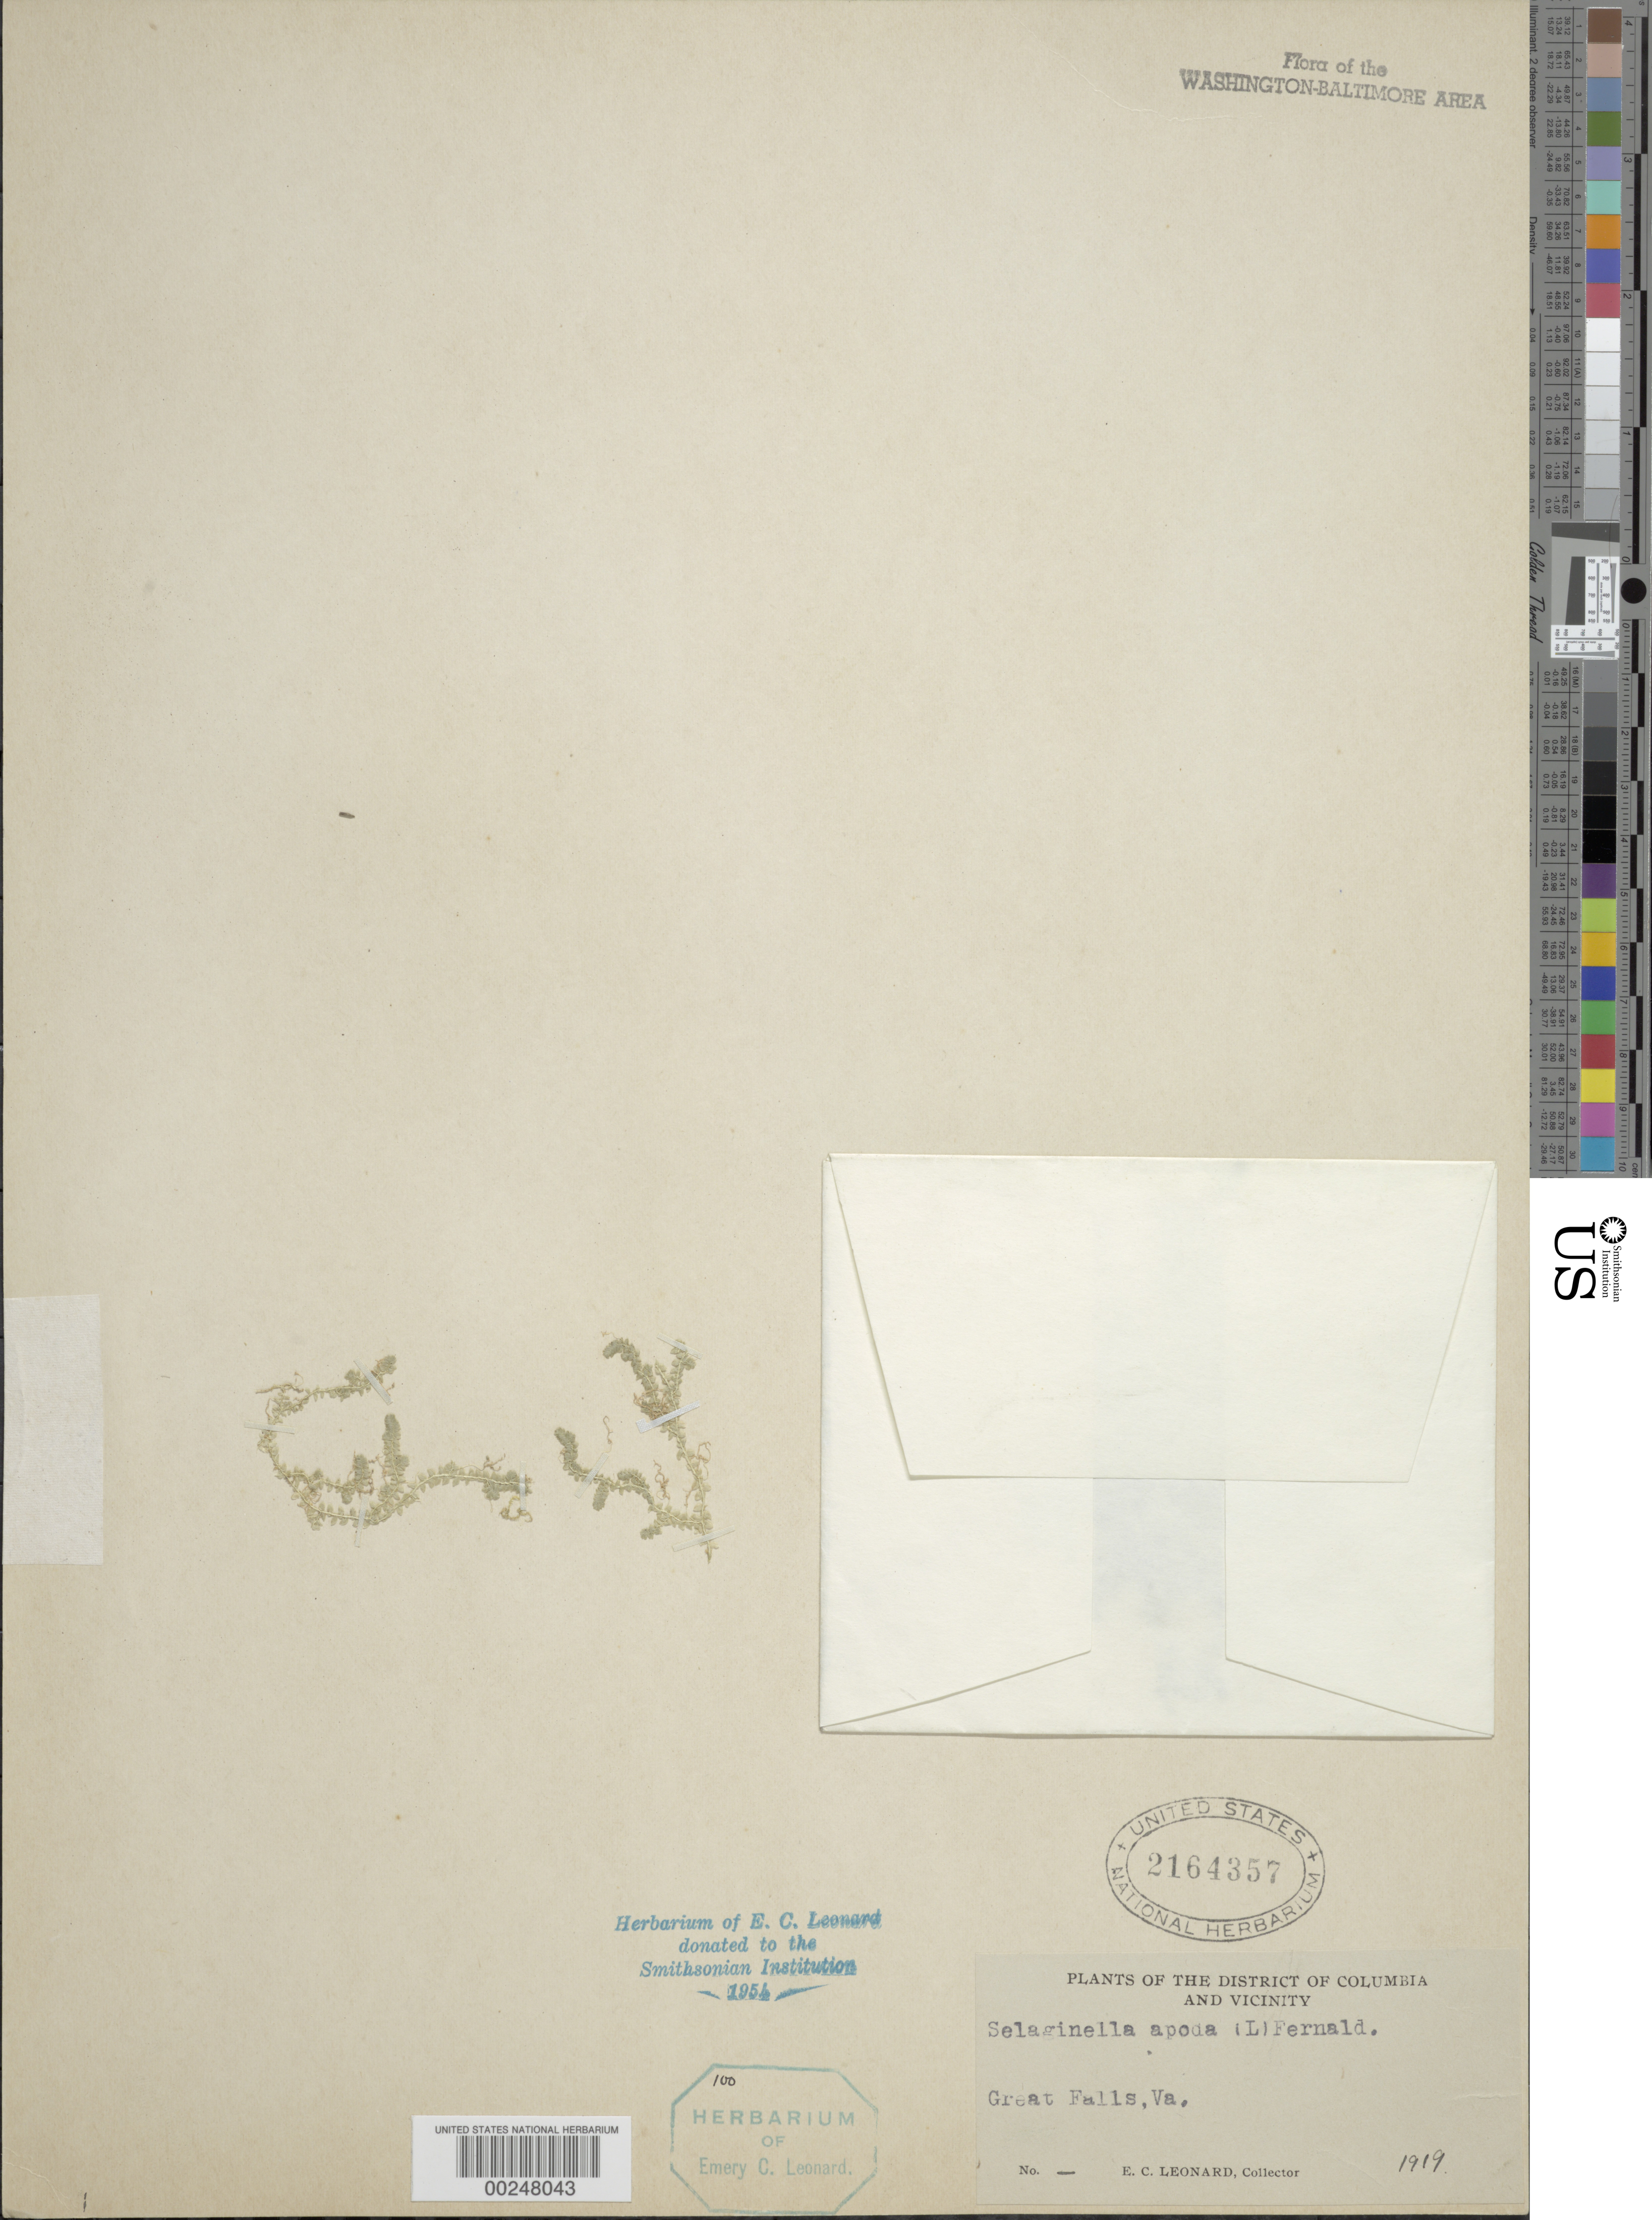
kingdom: Plantae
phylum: Tracheophyta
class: Lycopodiopsida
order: Selaginellales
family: Selaginellaceae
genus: Selaginella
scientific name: Selaginella apus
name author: Spring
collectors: E. C. Leonard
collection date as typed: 1919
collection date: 1919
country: United States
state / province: Virginia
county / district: Fairfax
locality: Great Falls C. and O. Canal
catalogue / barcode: US 2164357